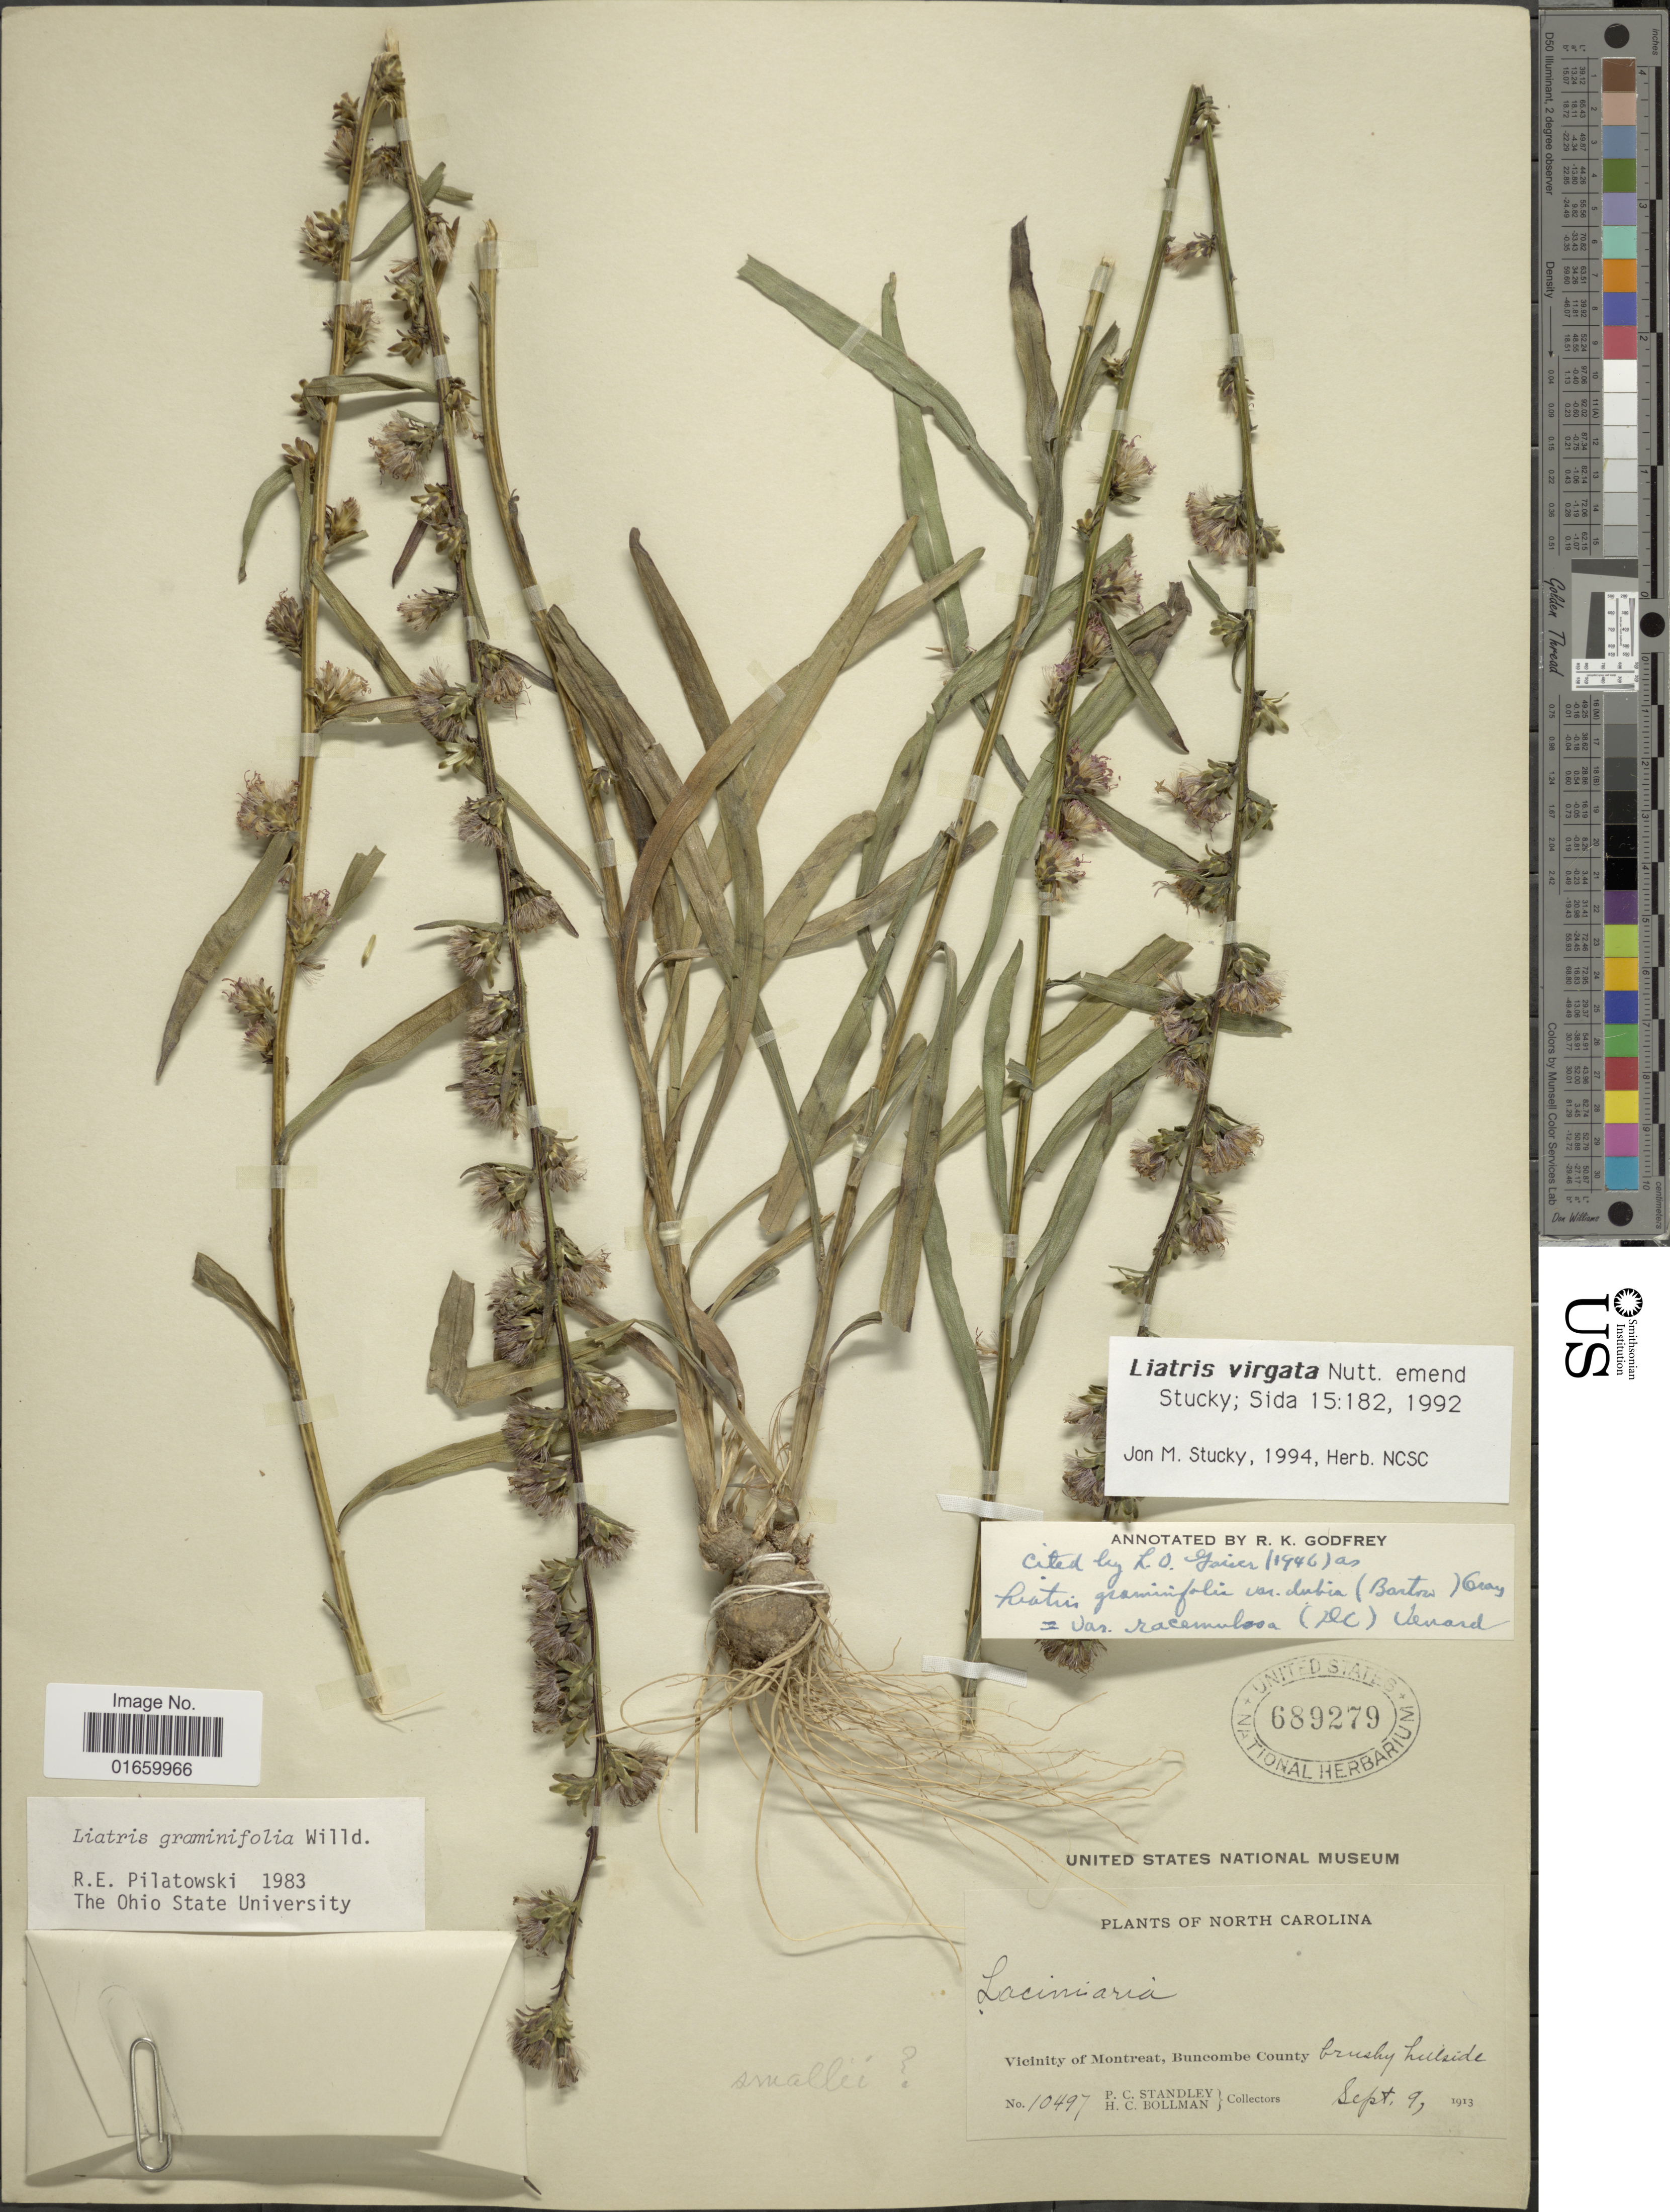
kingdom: Plantae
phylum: Tracheophyta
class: Magnoliopsida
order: Asterales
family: Asteraceae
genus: Liatris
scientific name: Liatris virgata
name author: Nutt.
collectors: P. C. Standley & H. C. Bollman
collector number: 10497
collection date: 1913-09-09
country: United States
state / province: North Carolina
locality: Vicinity of Montreat, Buncombe County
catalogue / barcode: US 689279